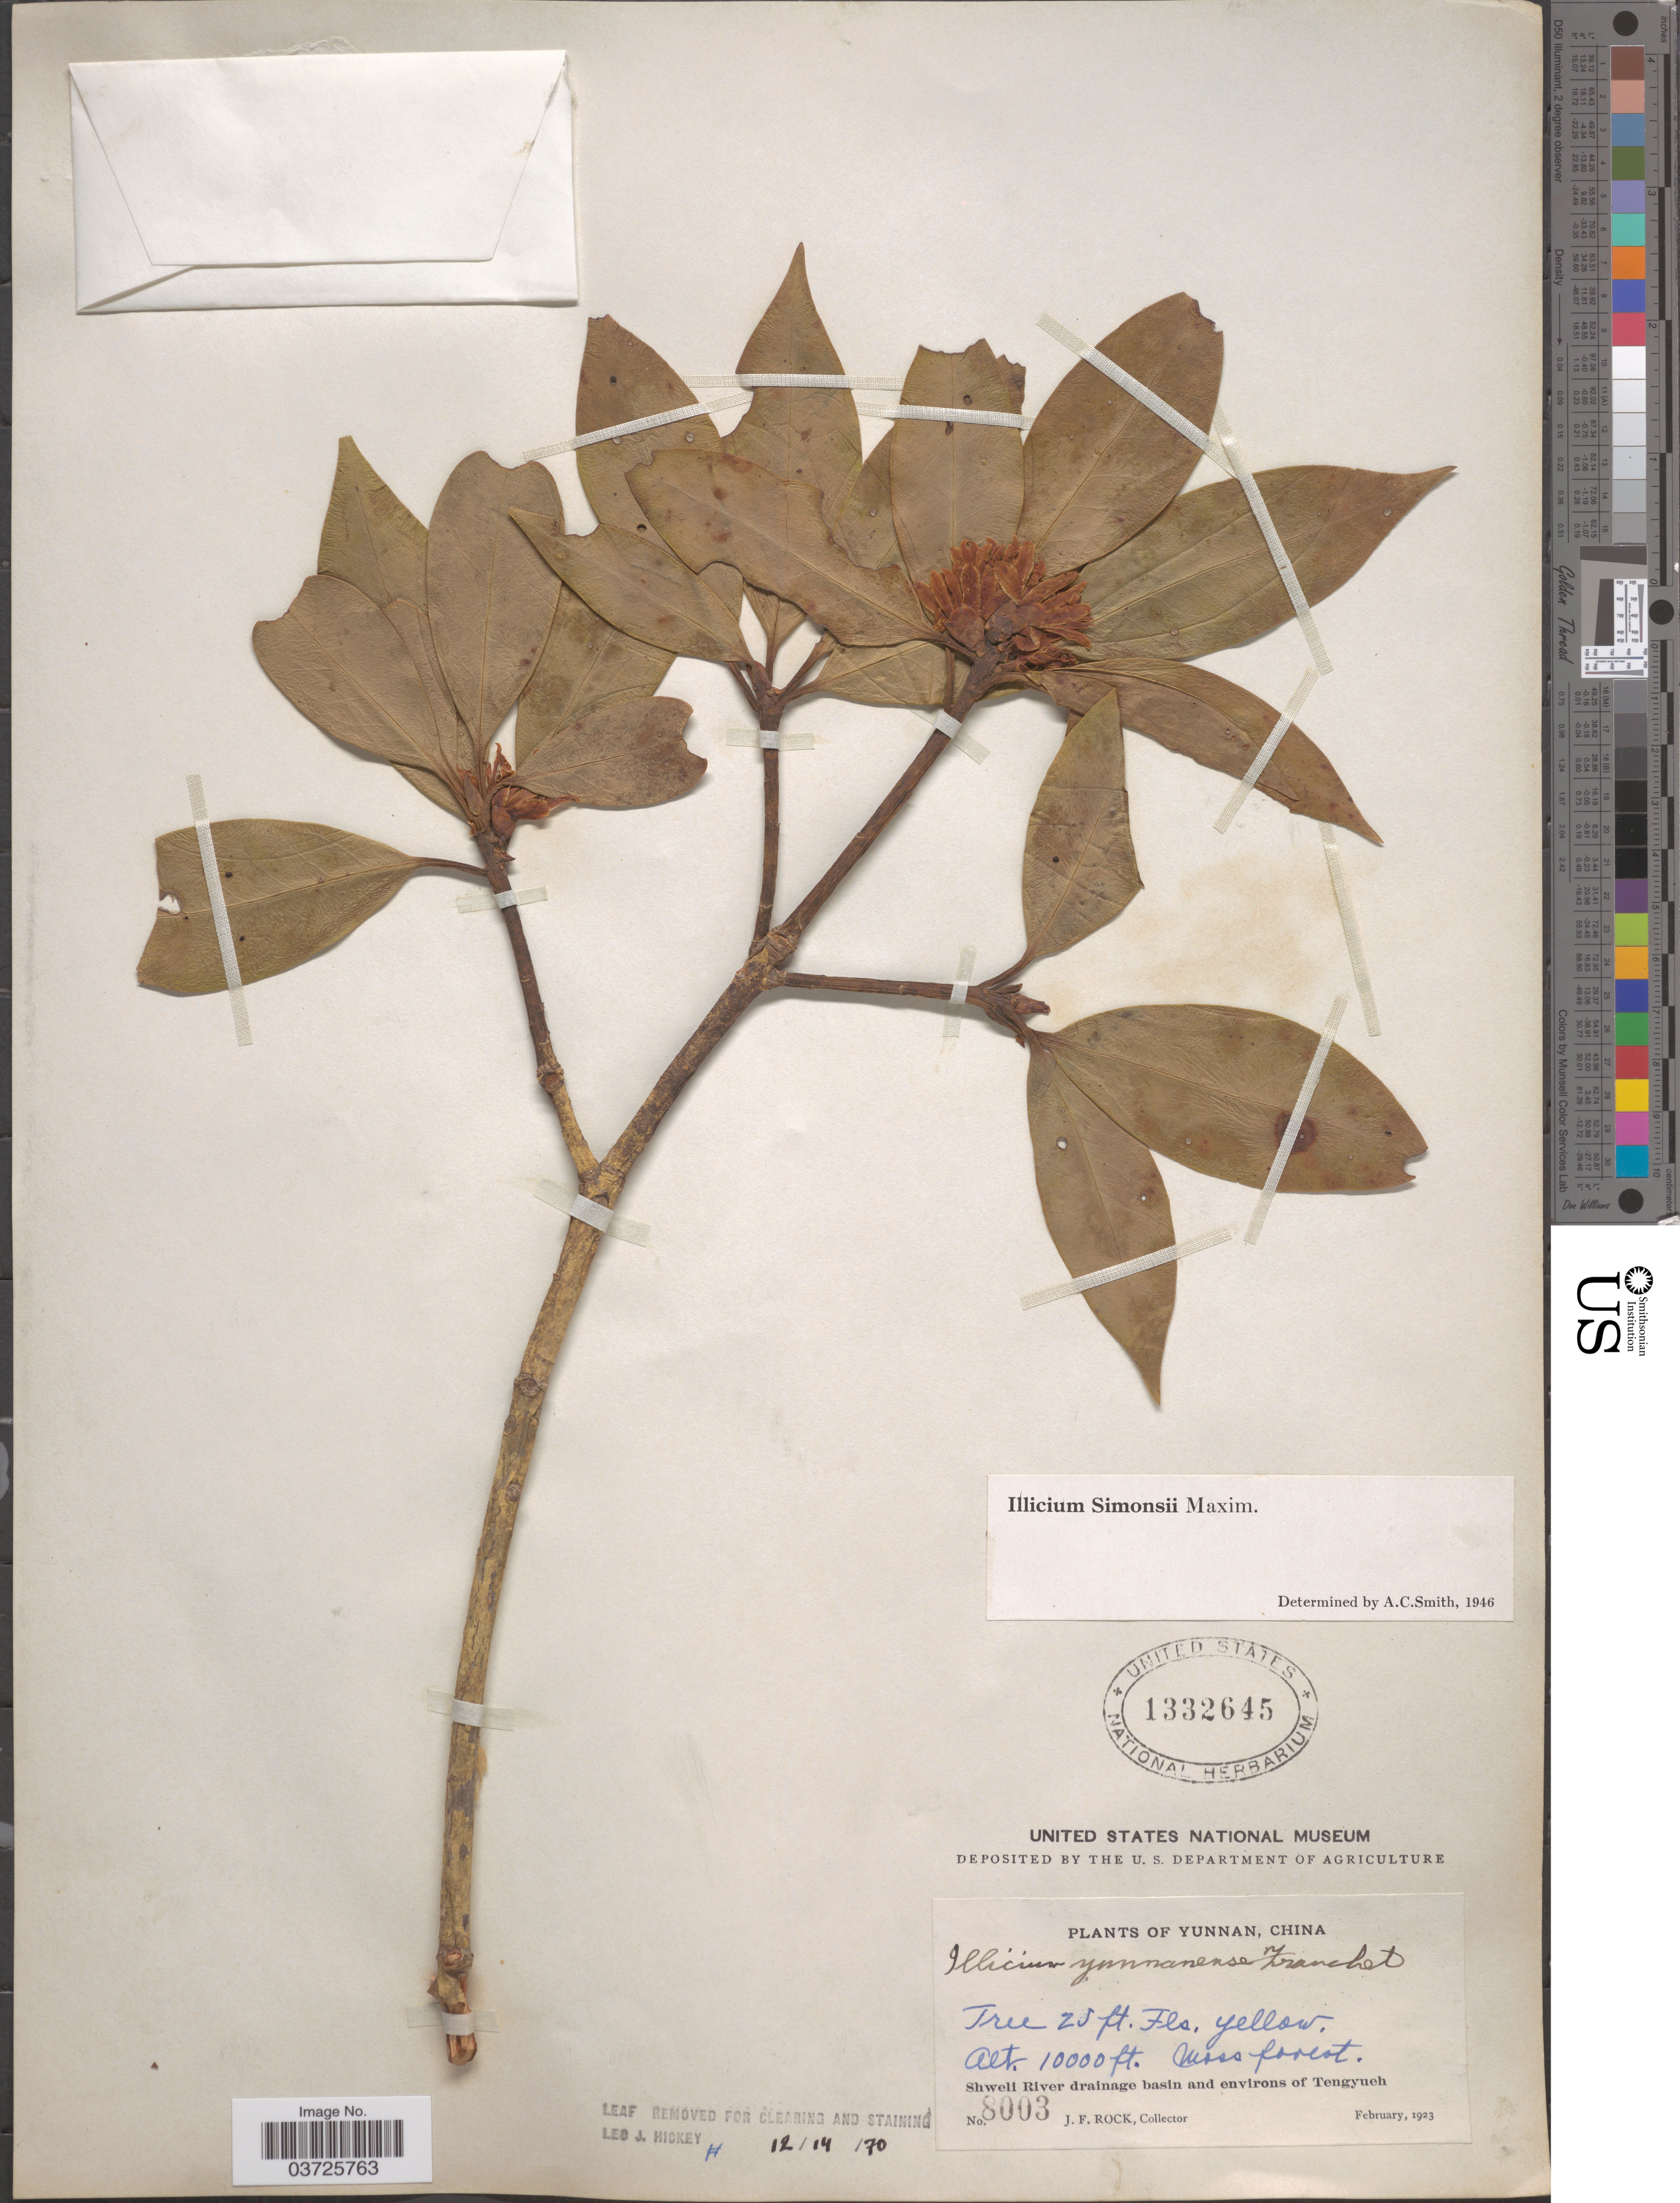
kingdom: Plantae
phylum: Tracheophyta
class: Magnoliopsida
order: Austrobaileyales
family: Schisandraceae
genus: Illicium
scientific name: Illicium simonsii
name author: Maxim.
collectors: J. Rock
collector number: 8003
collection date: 1923-02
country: China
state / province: Yunnan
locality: Shweli River drainage basin and environs of Tengyueh.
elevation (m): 3048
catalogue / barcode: US 1332645